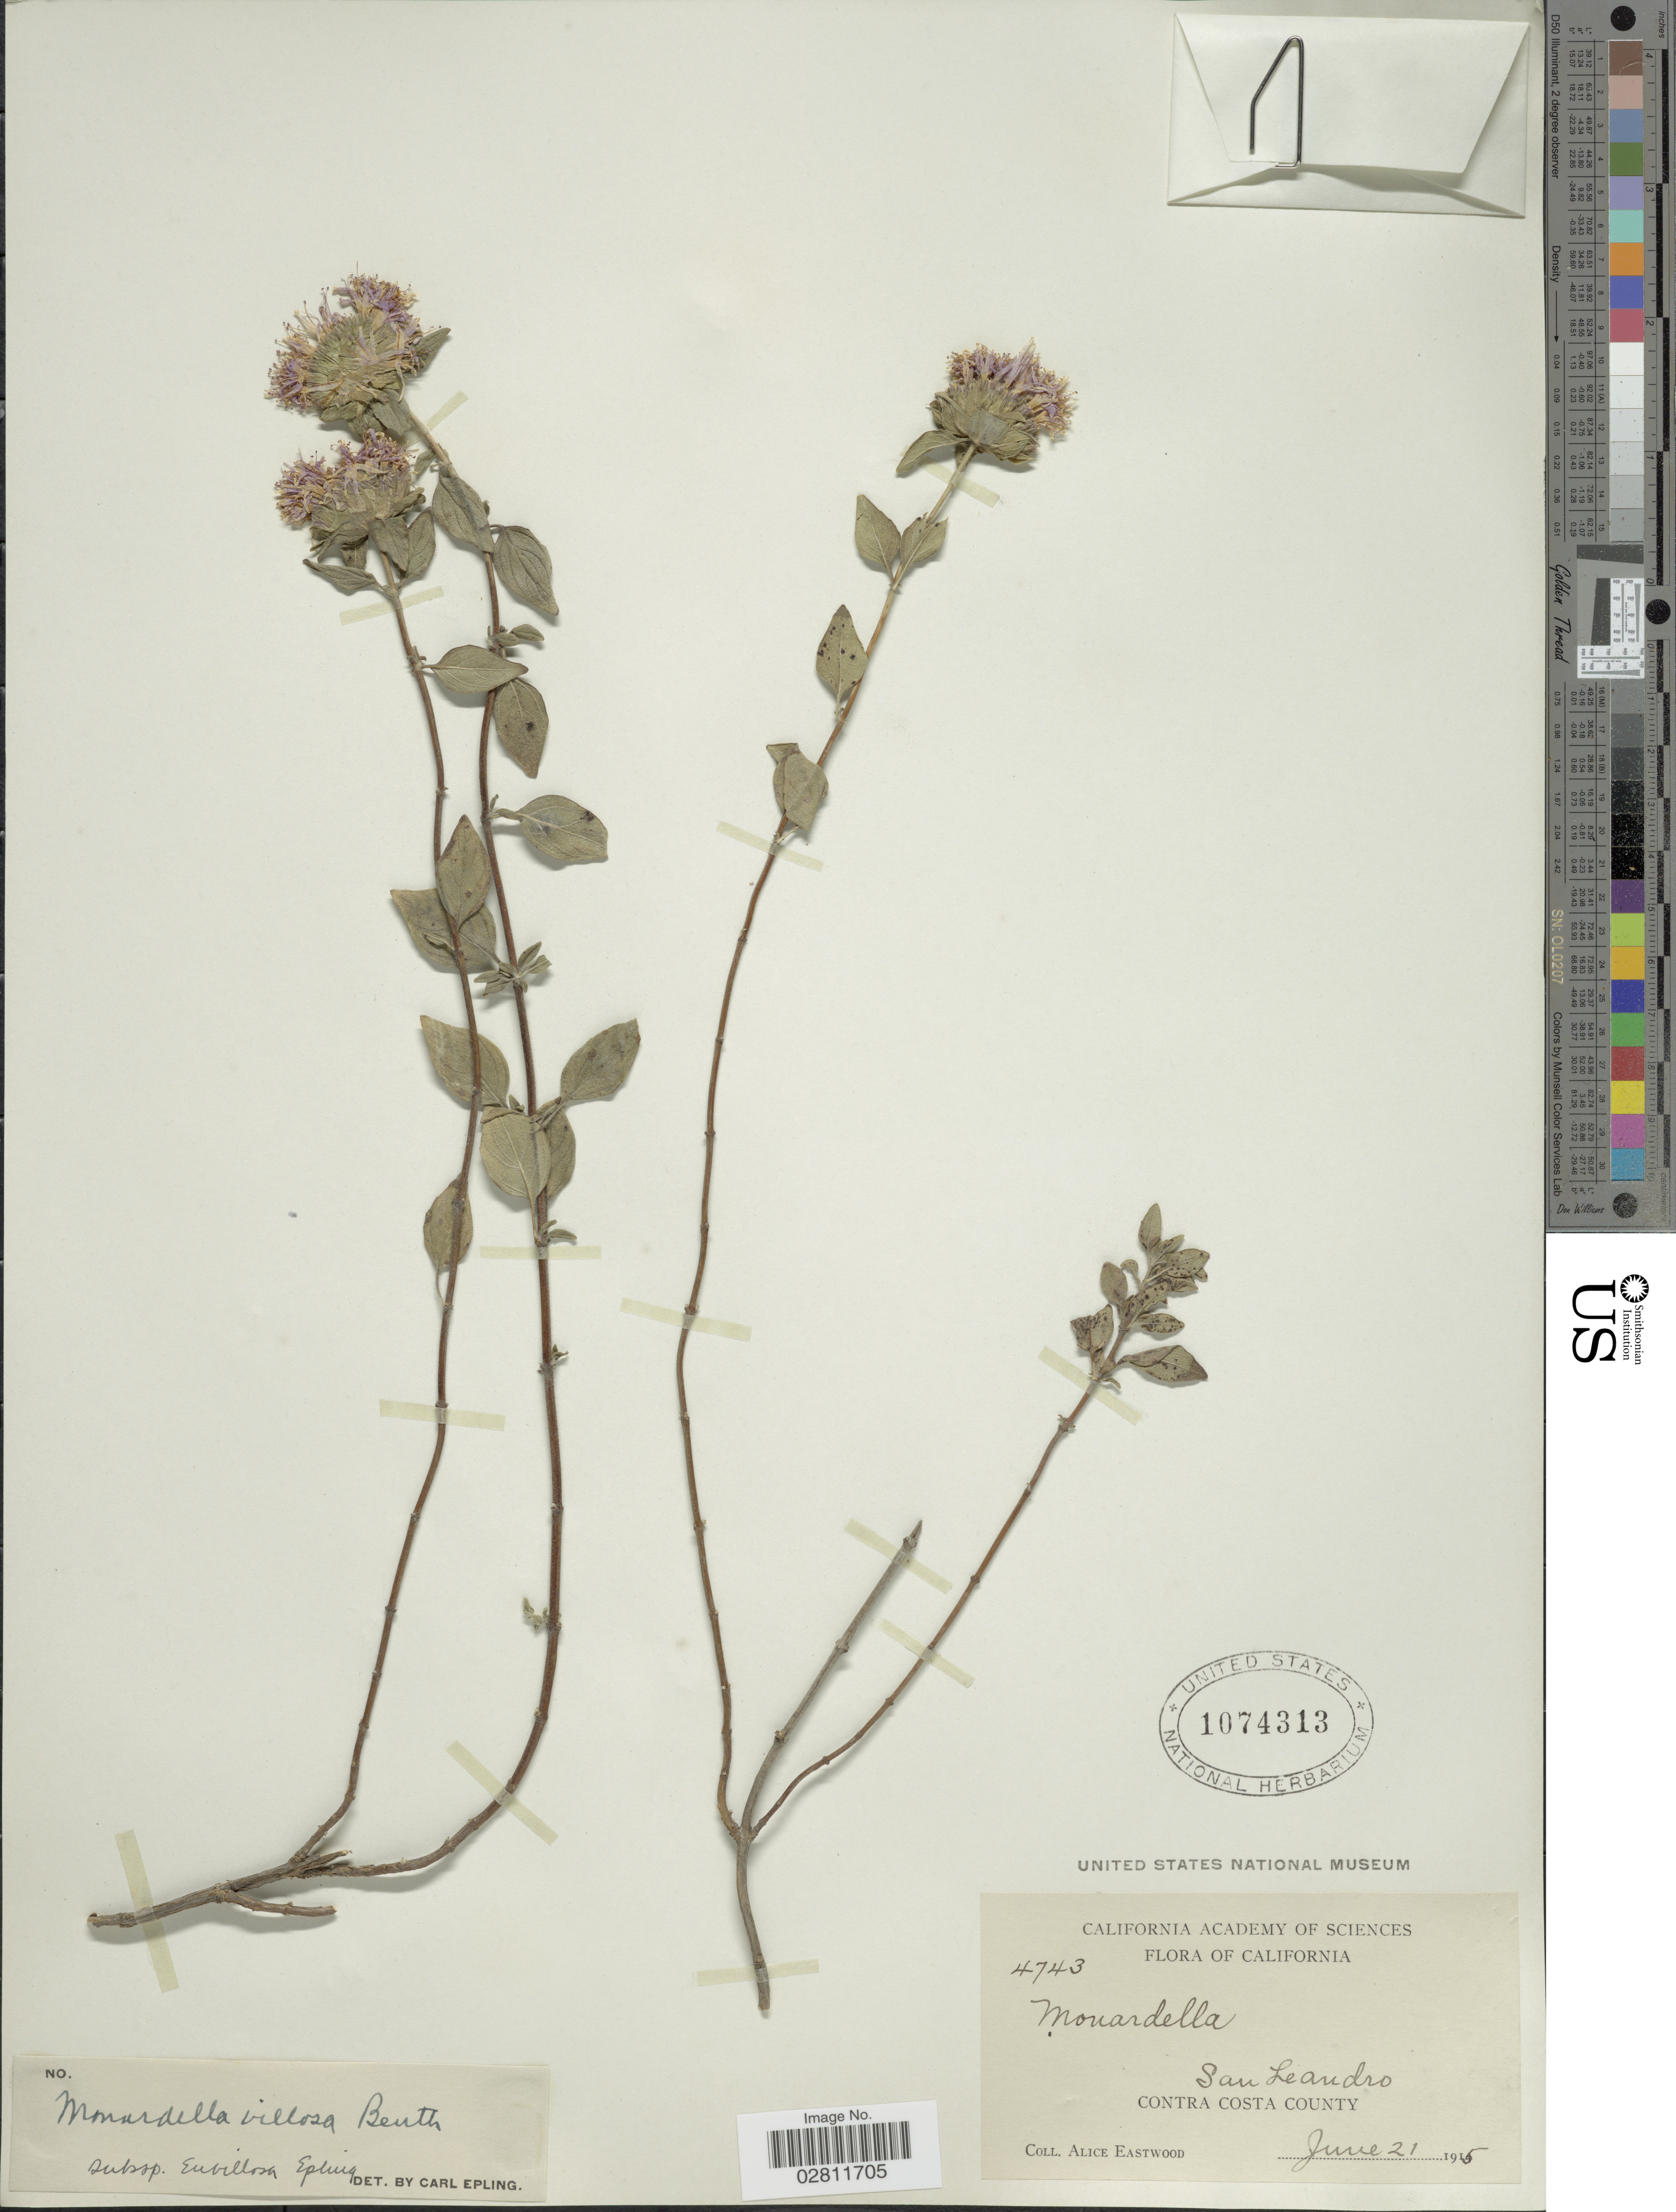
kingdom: Plantae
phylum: Tracheophyta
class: Magnoliopsida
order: Lamiales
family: Lamiaceae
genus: Monardella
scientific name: Monardella villosa subsp. euvillosa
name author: Epling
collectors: A. Eastwood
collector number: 4743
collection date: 1915-06-21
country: United States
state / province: California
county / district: Contra Costa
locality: San Leandro. Contra Costa County.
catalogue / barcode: US 1074313